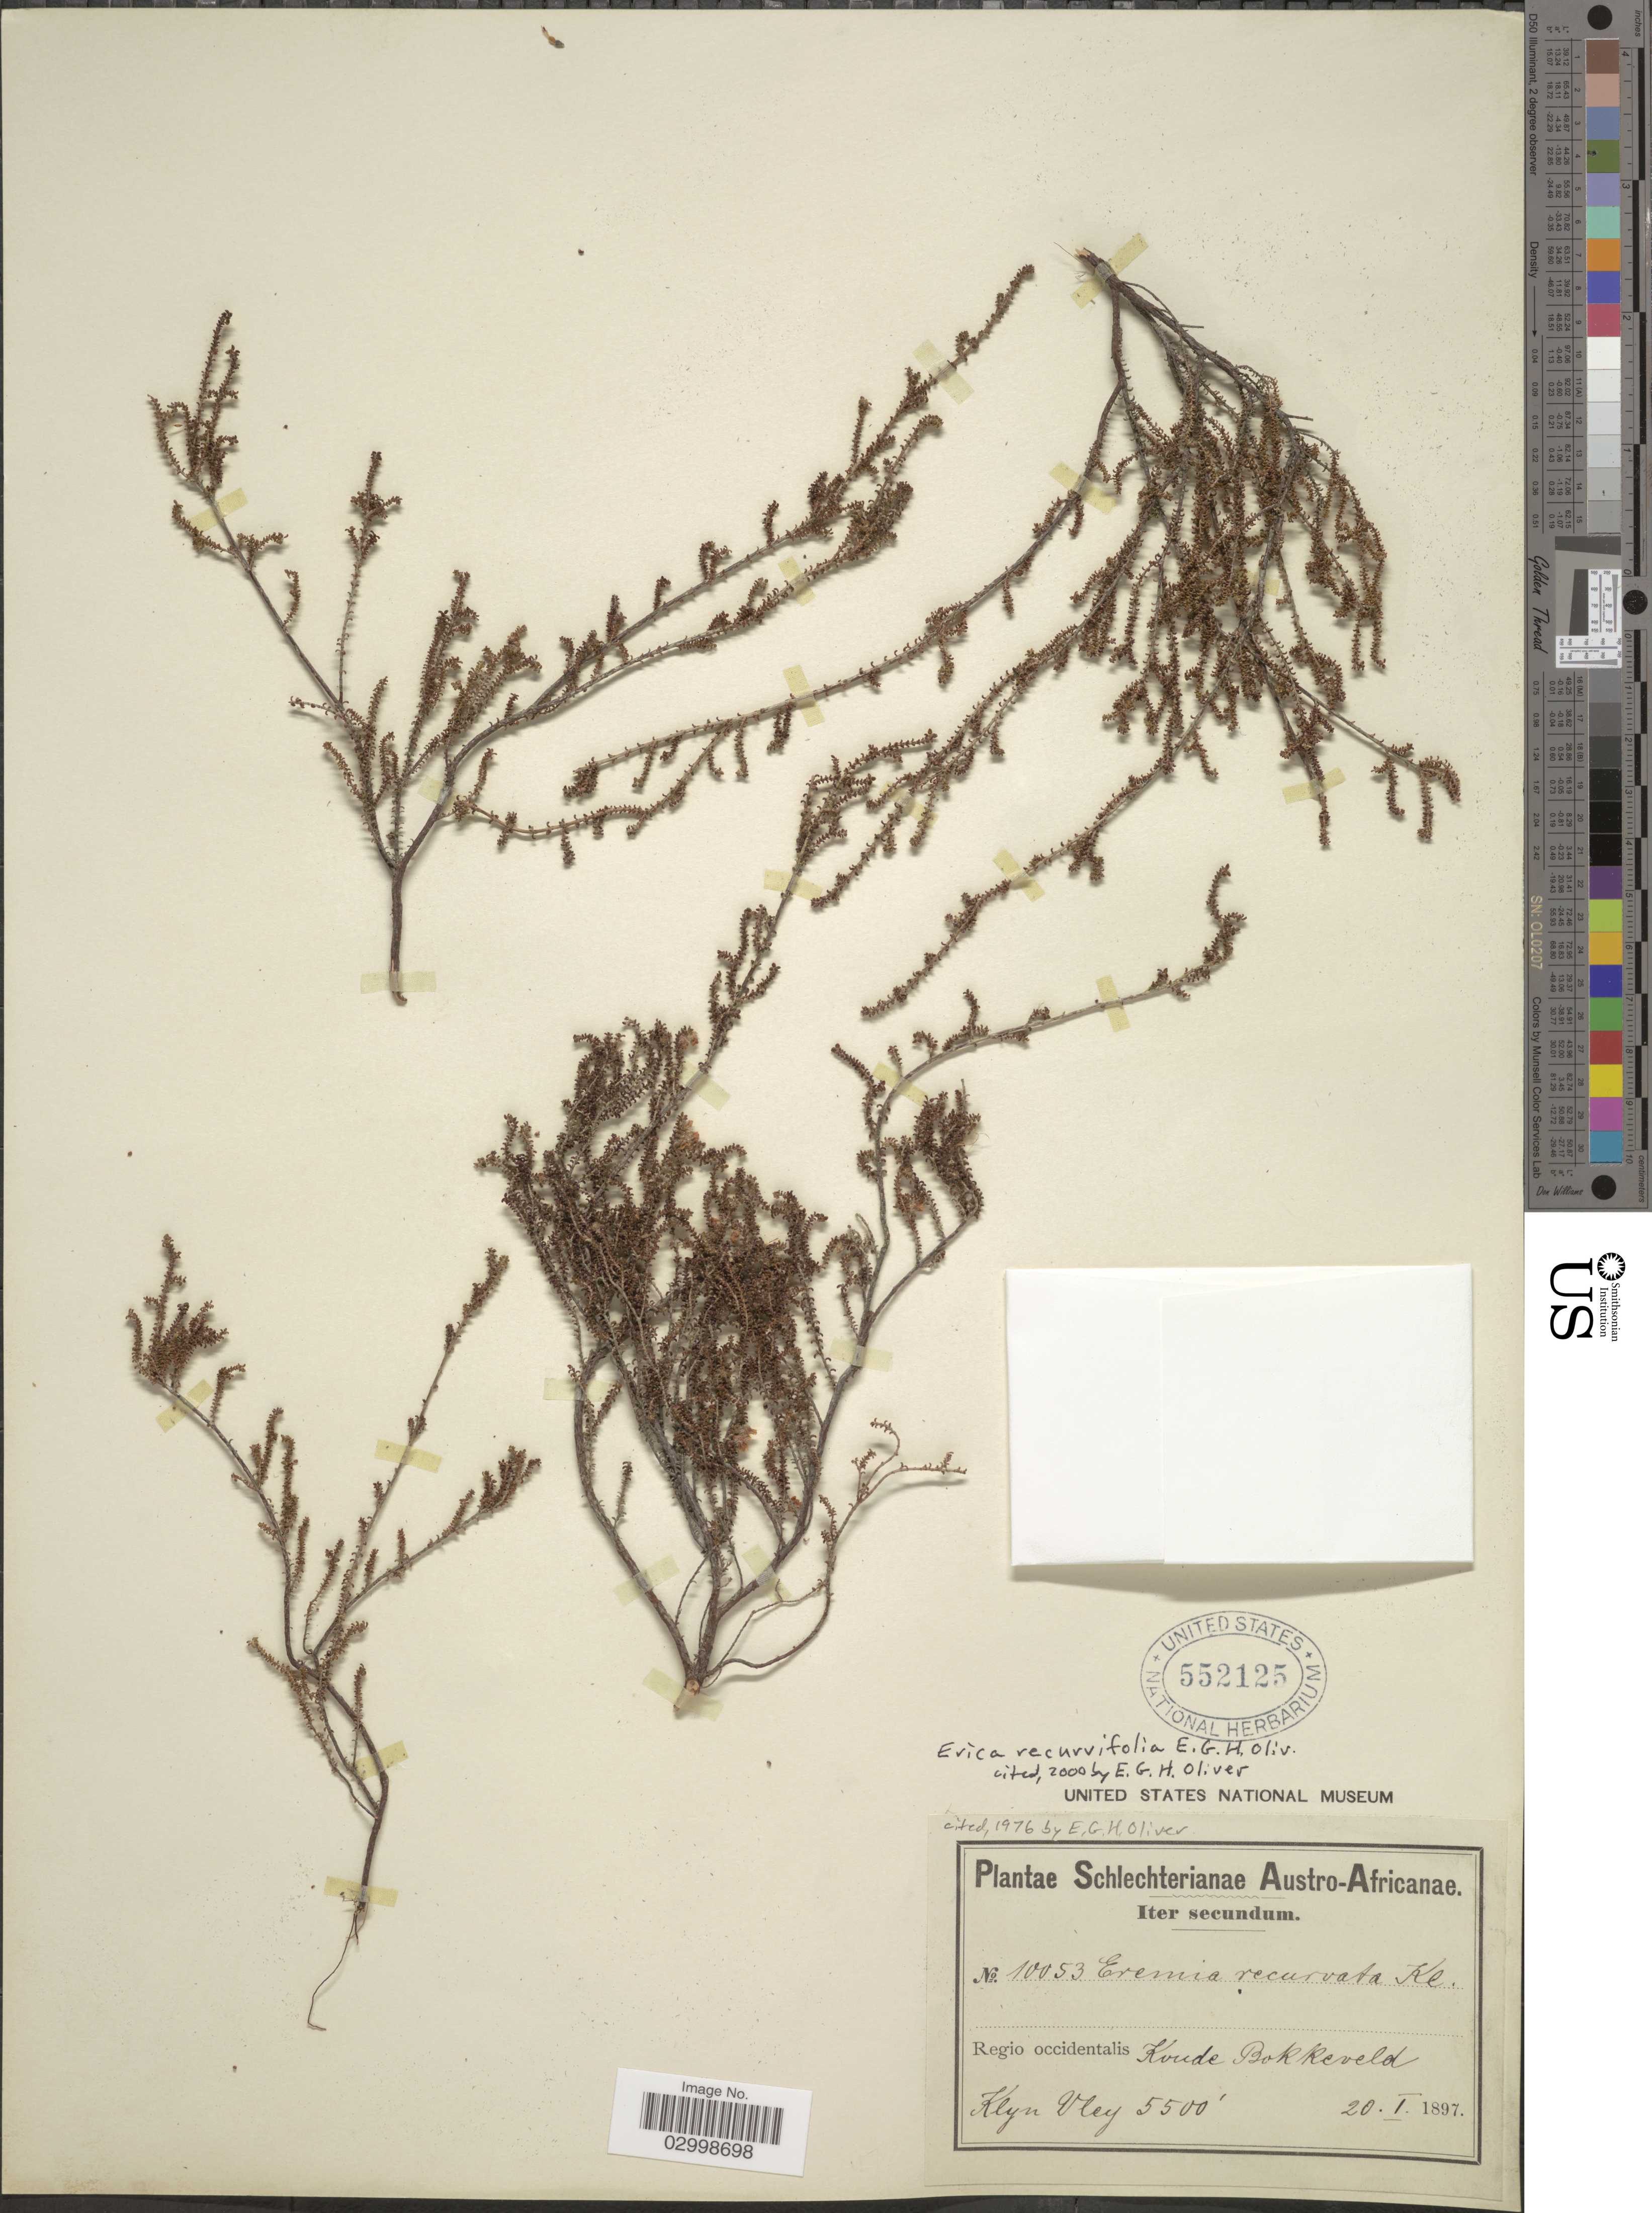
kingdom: Plantae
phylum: Tracheophyta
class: Magnoliopsida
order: Ericales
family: Ericaceae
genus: Erica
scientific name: Erica recurvifolia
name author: E.G.H. Oliv.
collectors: Schlechter, --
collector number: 10053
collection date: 1897-01-20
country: South Africa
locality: Austro-Africanae. Regio occidentalis. Koude Bokkeveld. Klyn Vley.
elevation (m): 1676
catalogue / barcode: US 552125